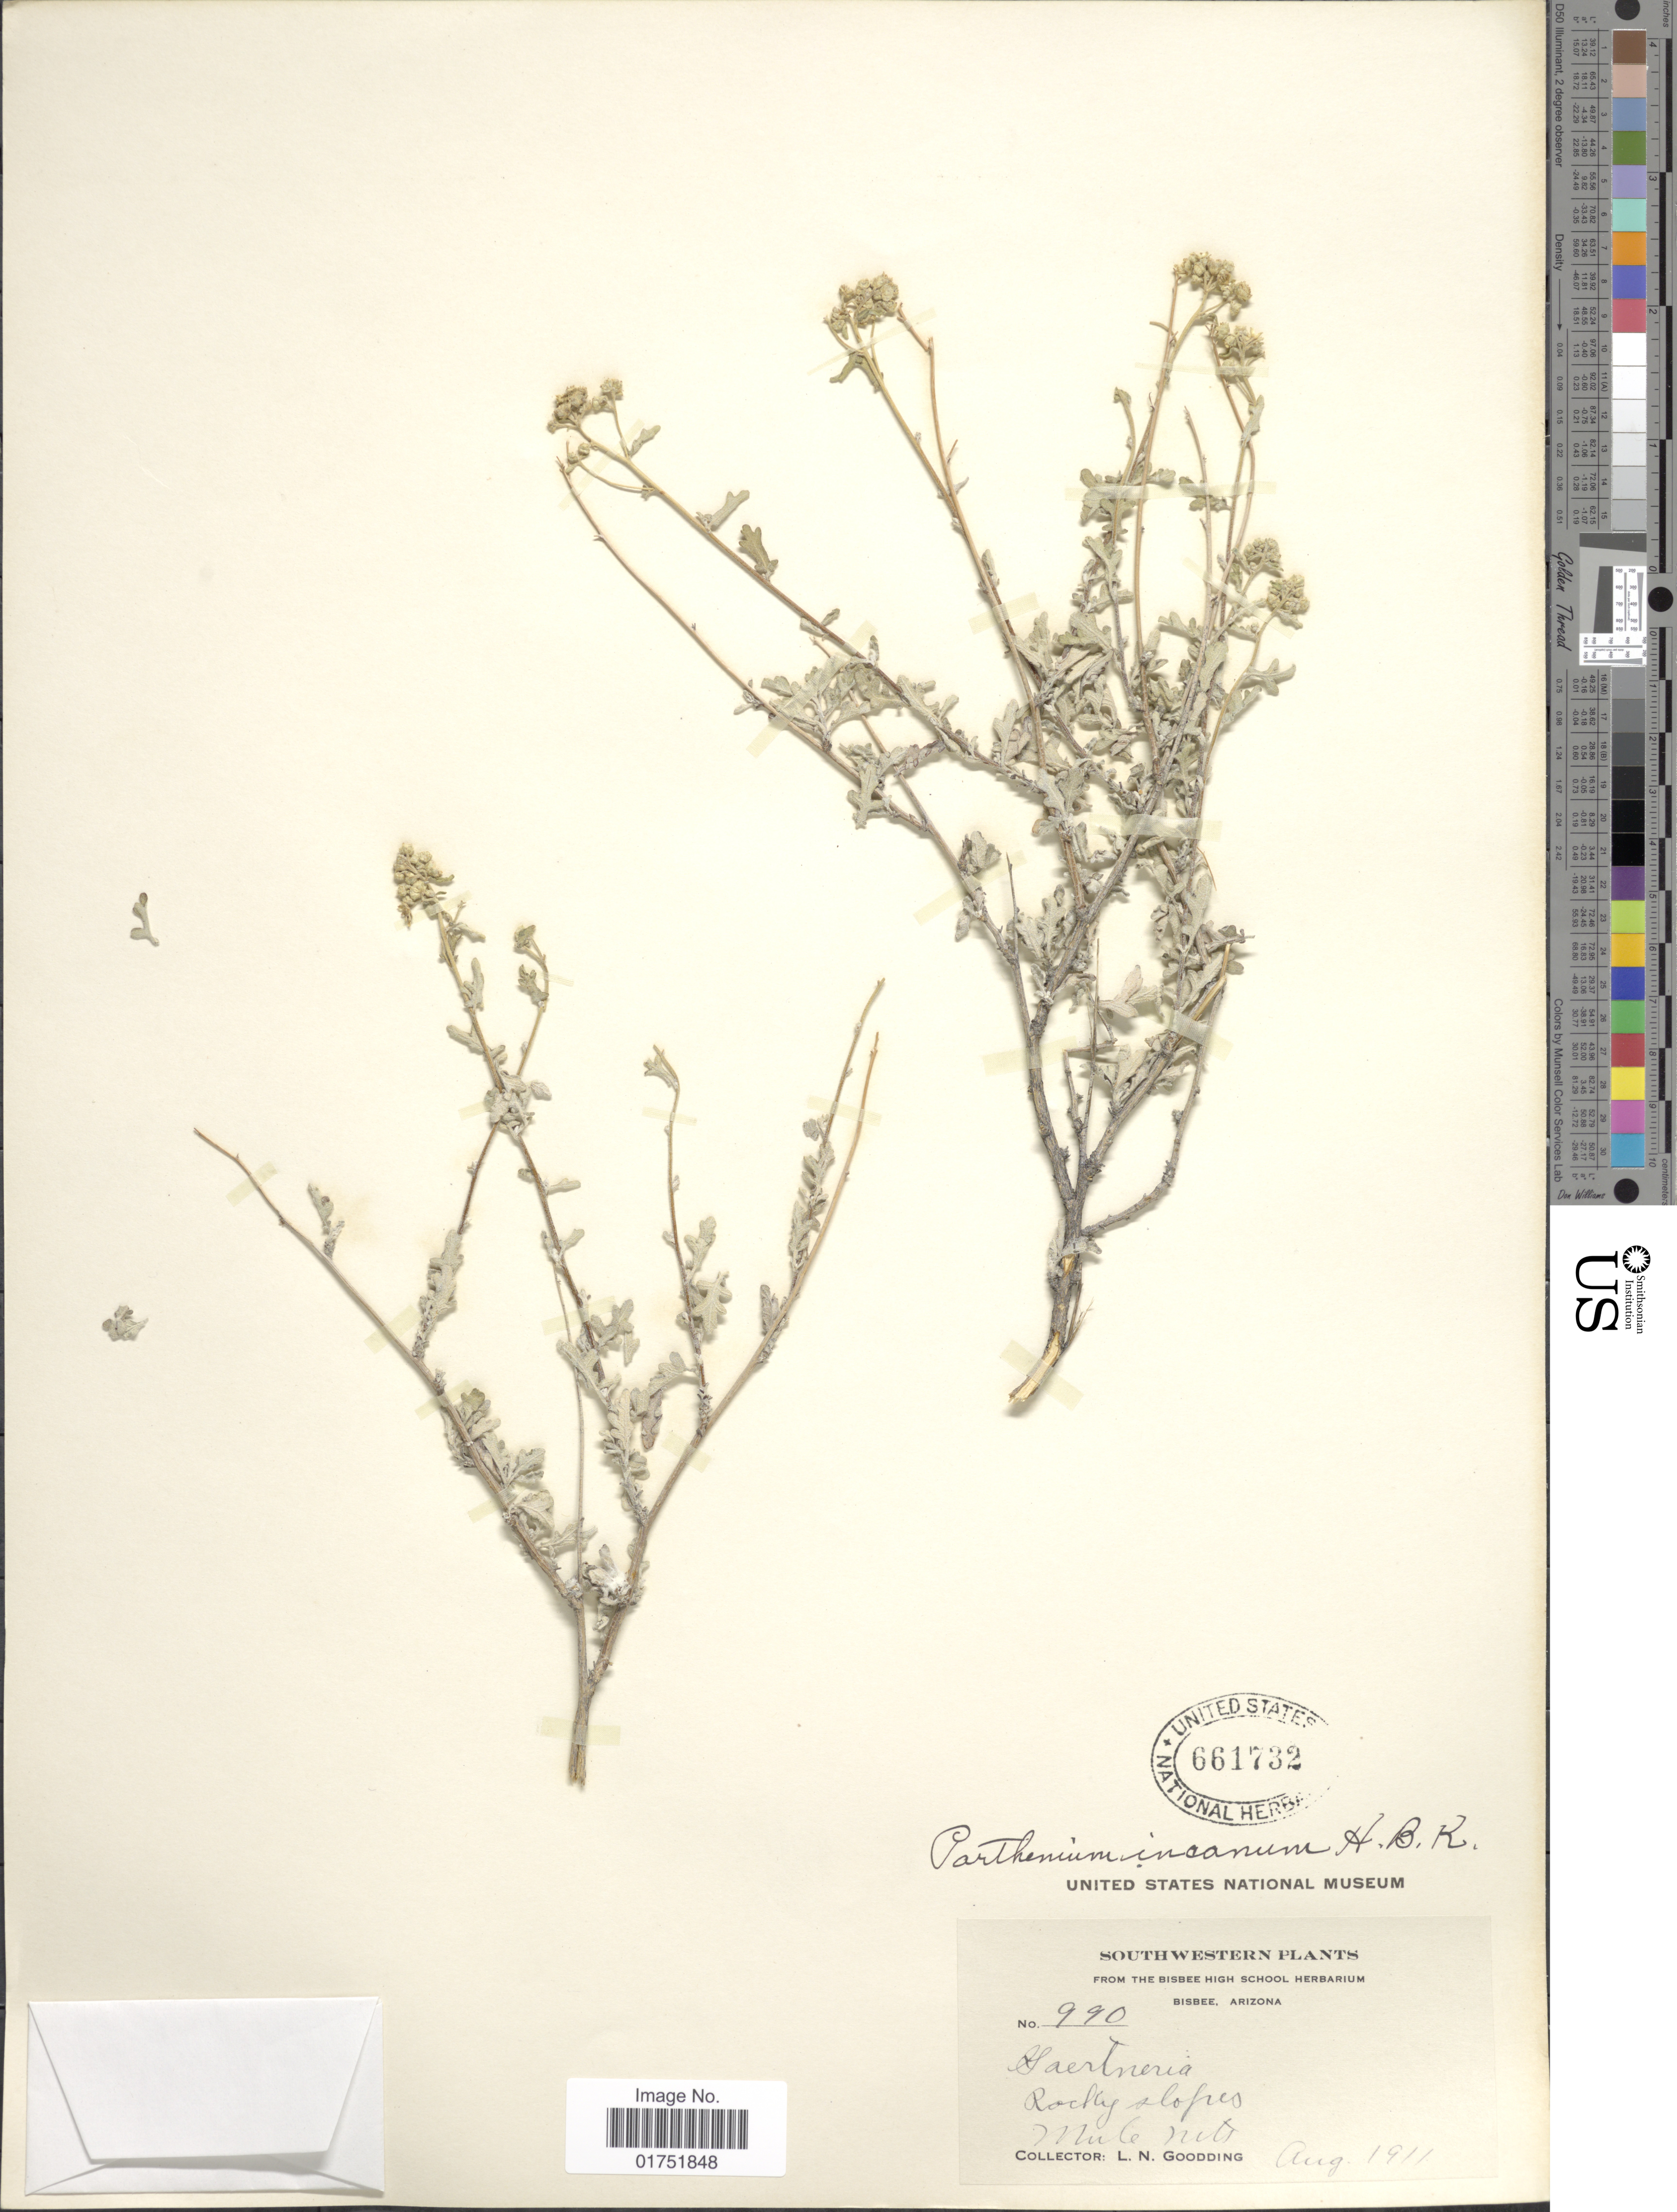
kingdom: Plantae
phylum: Tracheophyta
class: Magnoliopsida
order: Asterales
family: Asteraceae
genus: Parthenium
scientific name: Parthenium incanum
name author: Kunth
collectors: L. N. Goodding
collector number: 990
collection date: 1911-08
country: United States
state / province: Arizona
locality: Southwestern, Mule Mts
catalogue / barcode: US 661732